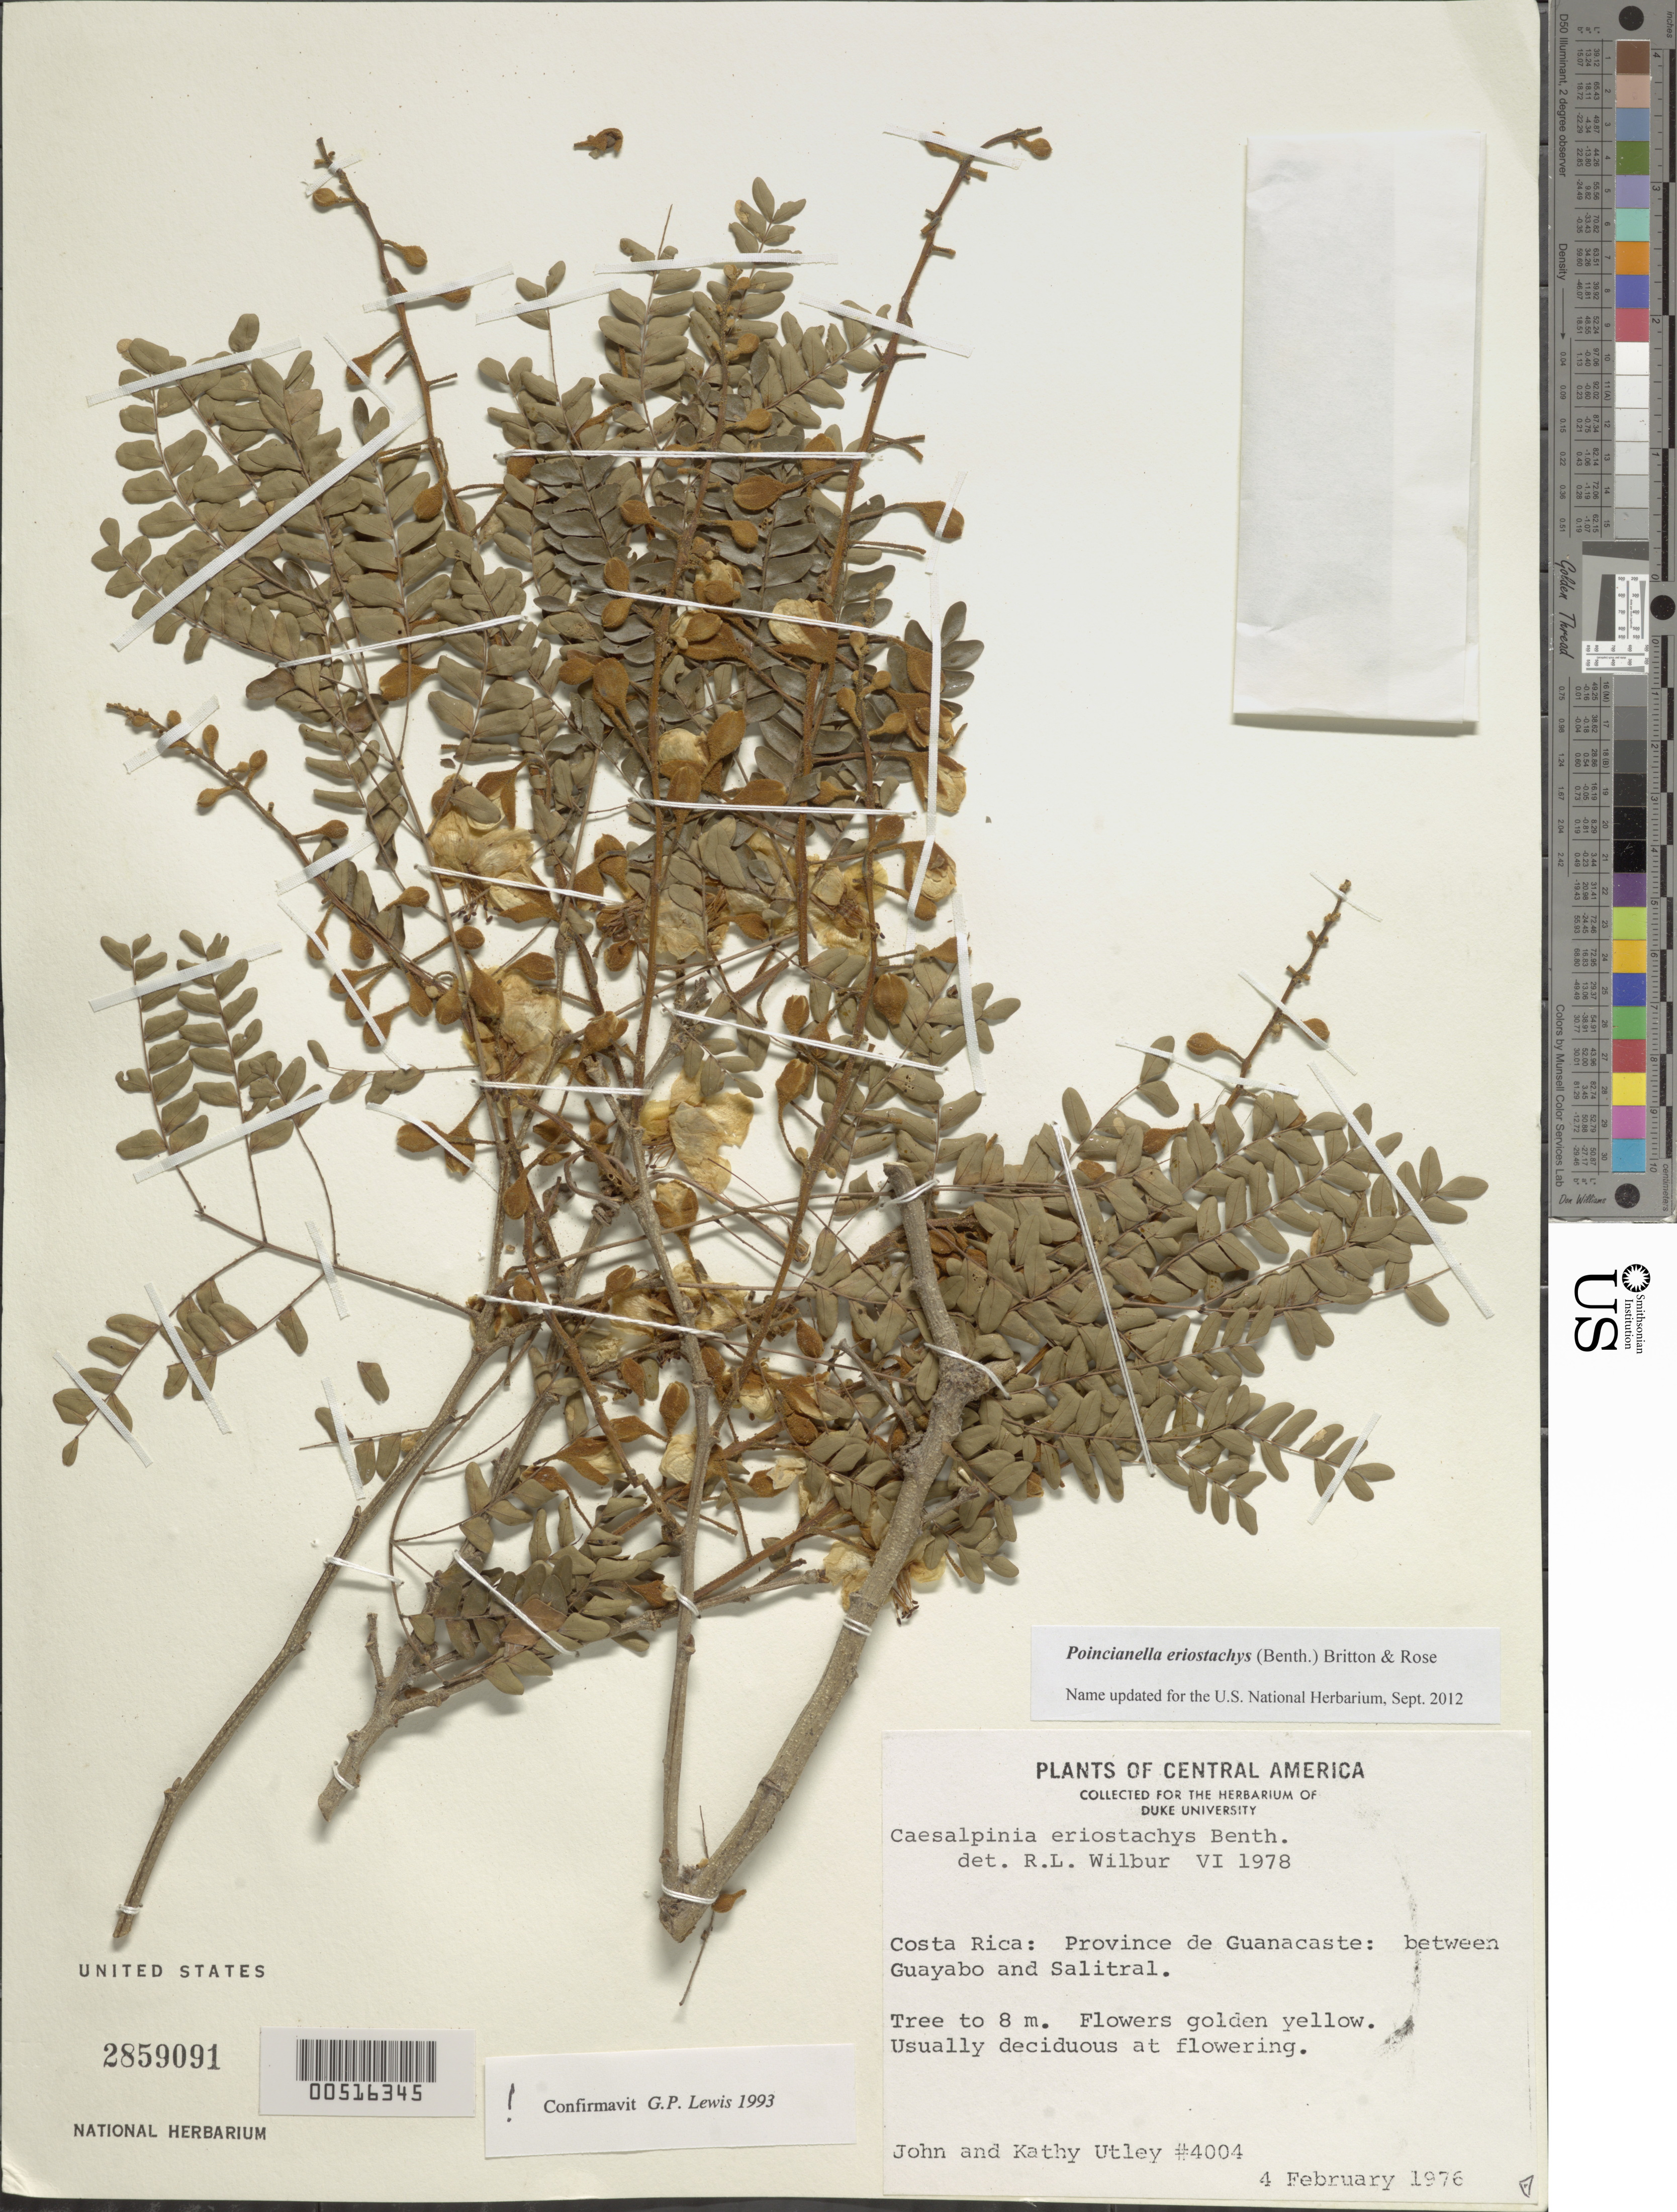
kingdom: Plantae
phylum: Tracheophyta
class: Magnoliopsida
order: Fabales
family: Fabaceae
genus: Cenostigma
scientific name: Cenostigma eriostachys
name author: (Benth.) Gagnon & G.P. Lewis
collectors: J. F. Utley & K. M. Burt-Utley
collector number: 4004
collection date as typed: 04 Feb 1976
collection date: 1976-02-04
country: Costa Rica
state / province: Guanacaste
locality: Between Guayabo and Salitral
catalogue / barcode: US 2859091